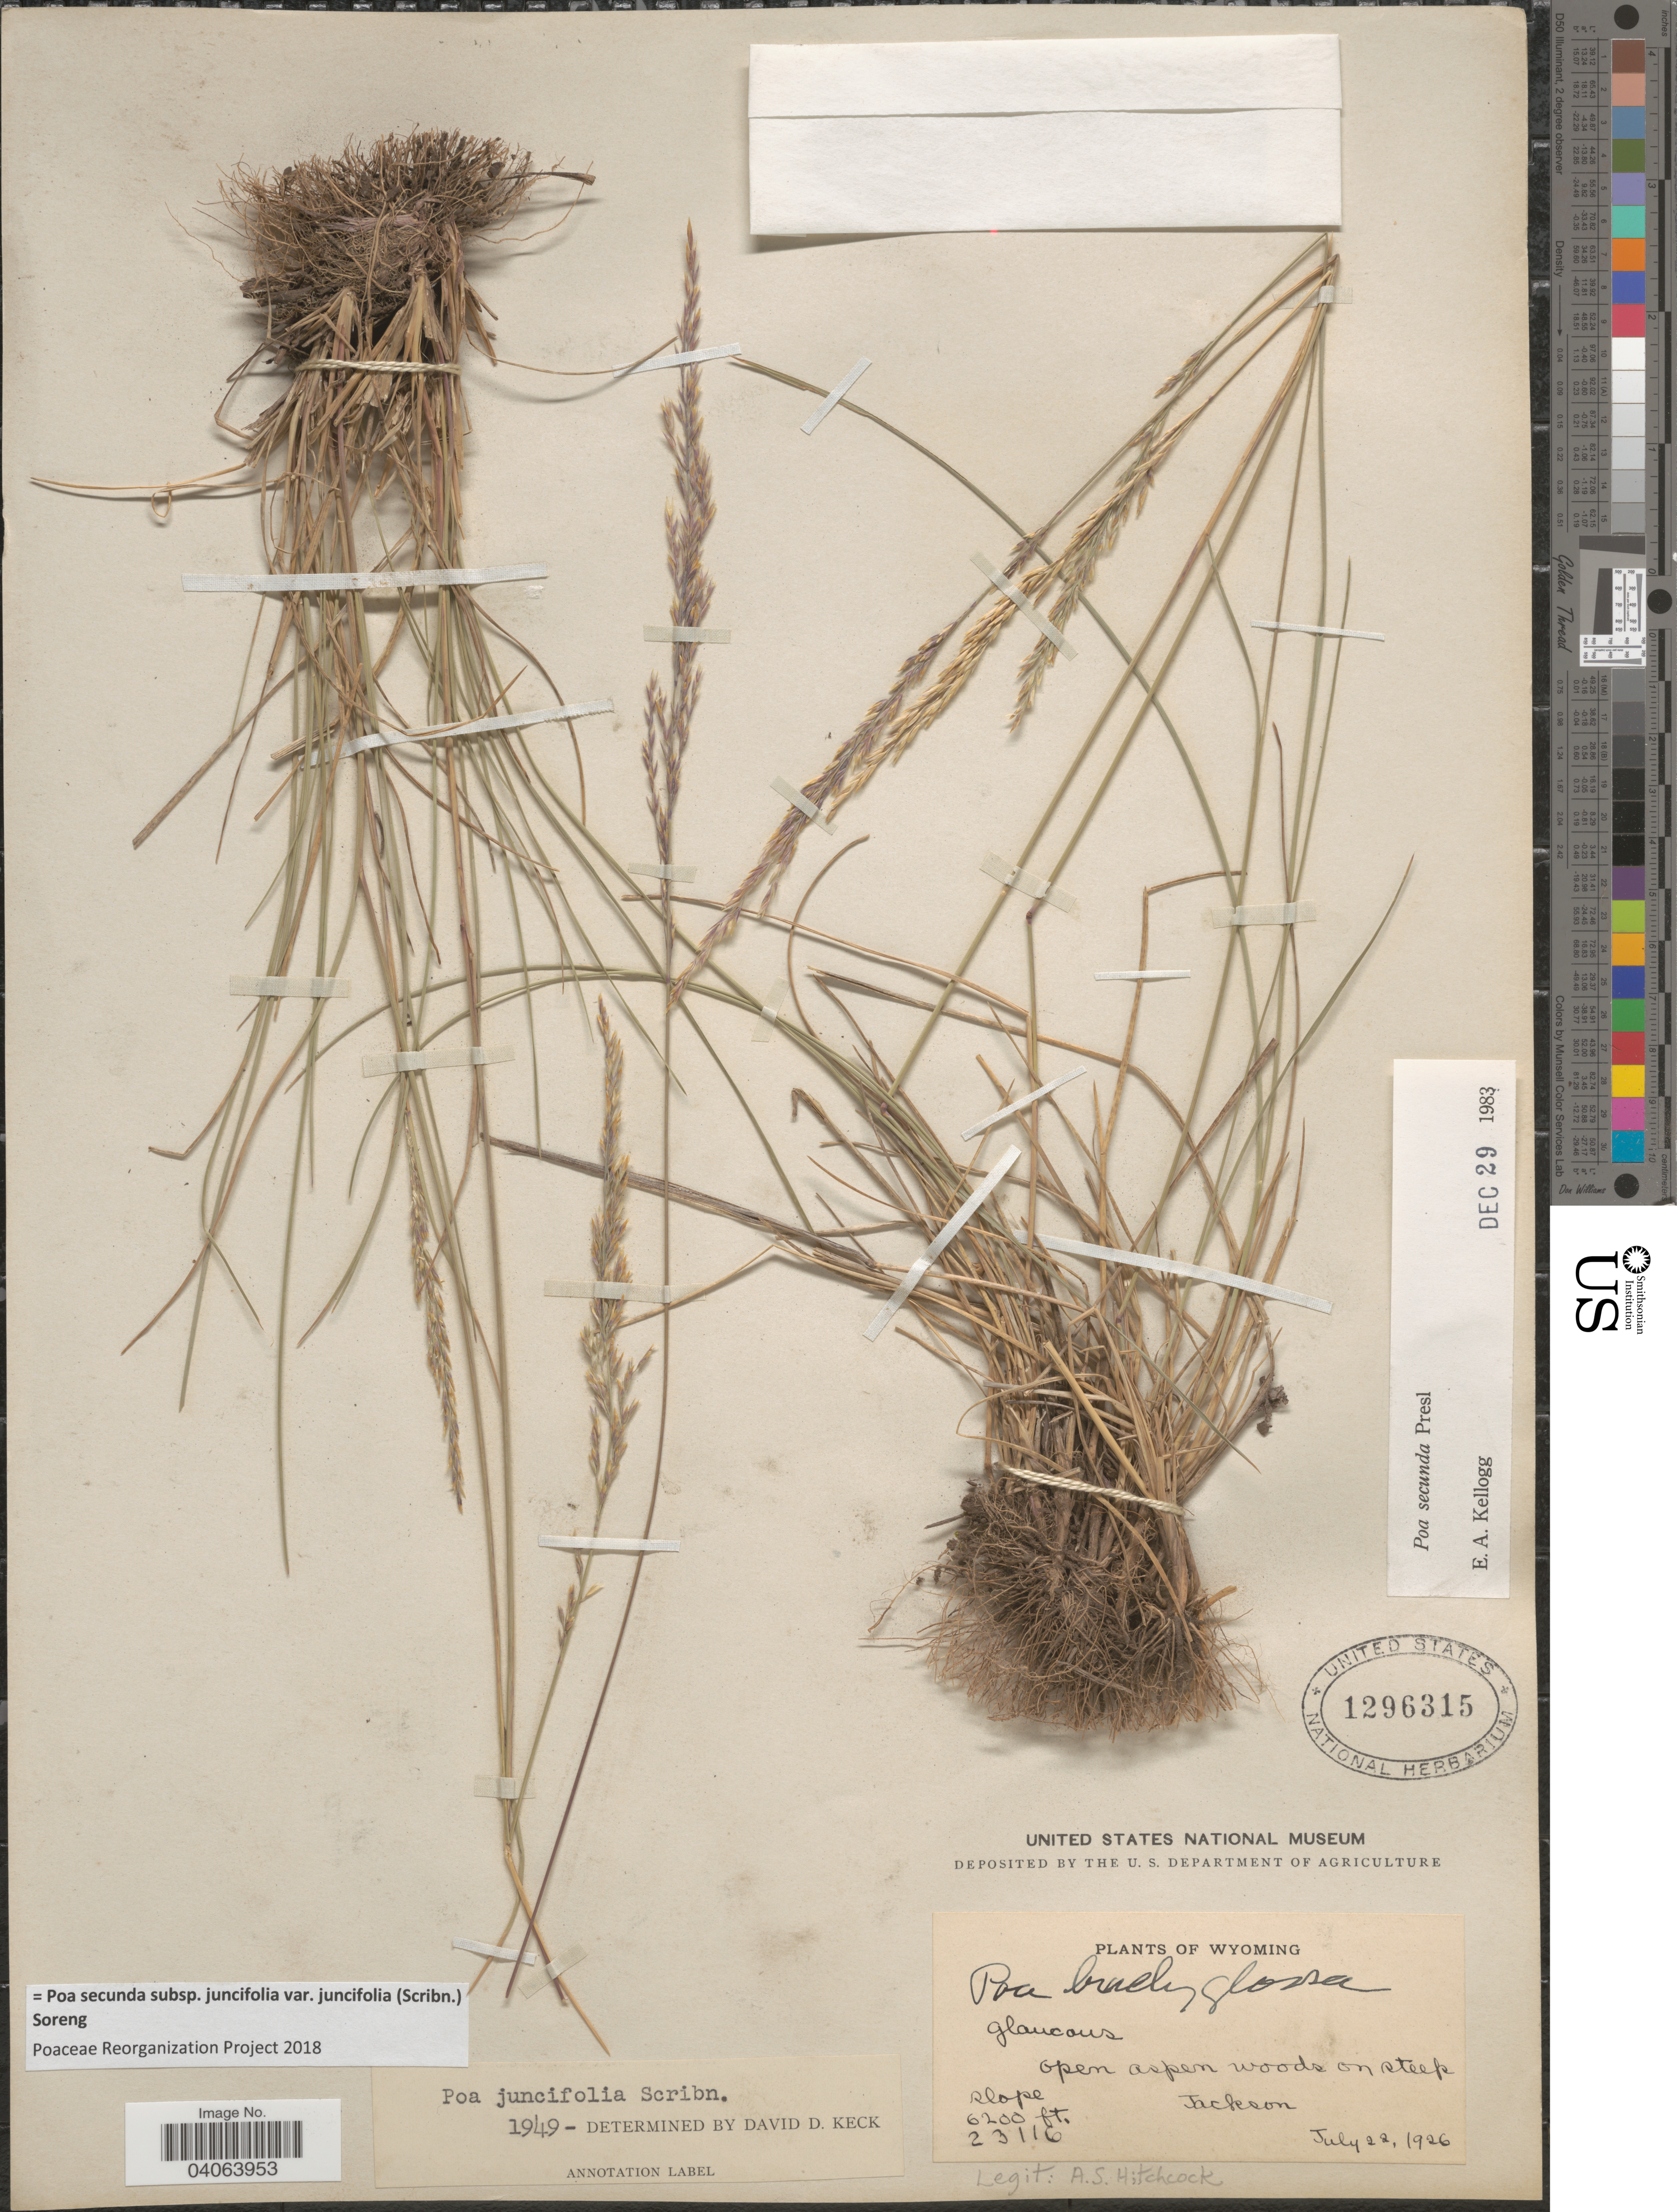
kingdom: Plantae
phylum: Tracheophyta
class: Liliopsida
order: Poales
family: Poaceae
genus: Poa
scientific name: Poa secunda subsp. juncifolia var. juncifolia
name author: (Scribn.) Soreng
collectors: A. S. Hitchcock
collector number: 23116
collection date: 1926-07-22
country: United States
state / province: Wyoming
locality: Jackson.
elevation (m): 1890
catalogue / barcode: US 1296315